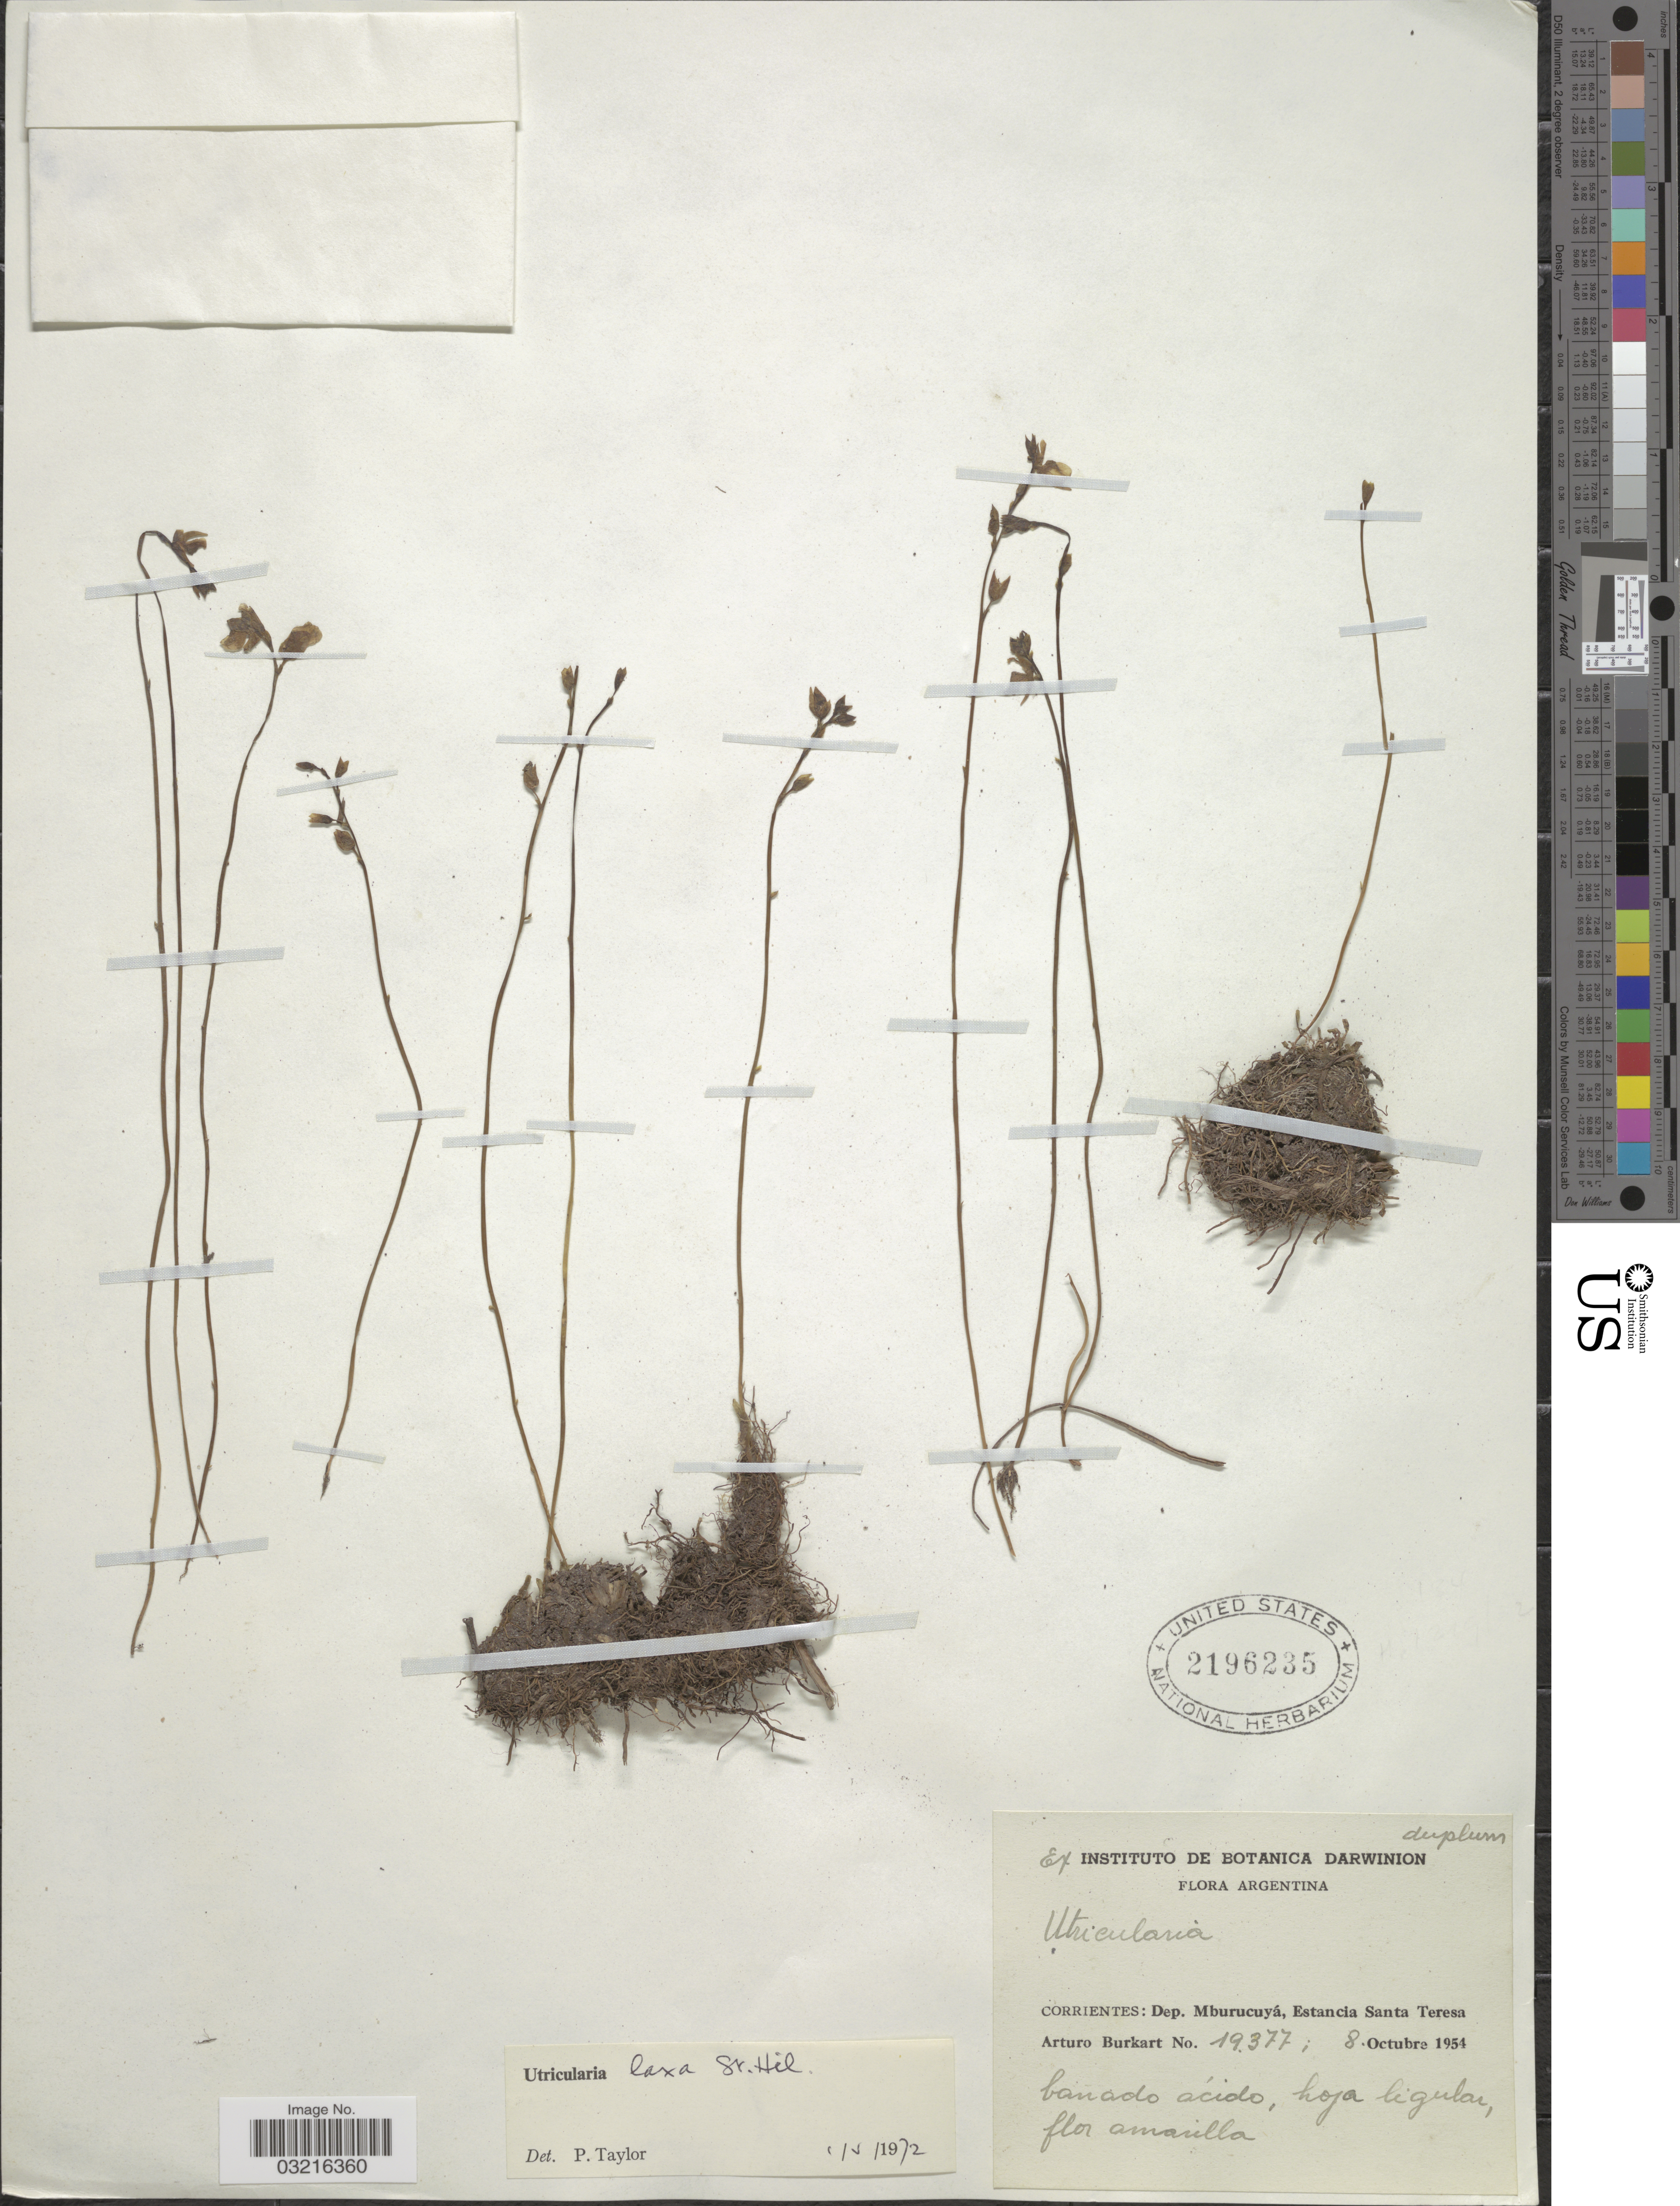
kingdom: Plantae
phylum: Tracheophyta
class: Magnoliopsida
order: Lamiales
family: Lentibulariaceae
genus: Utricularia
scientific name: Utricularia laxa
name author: A. St.-Hil. & Girard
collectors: A. E. Burkart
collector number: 19377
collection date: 1954-10-08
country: Argentina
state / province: Corrientes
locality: Dep. Mburucuyá, Estancia Santa Teresa.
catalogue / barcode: US 2196235